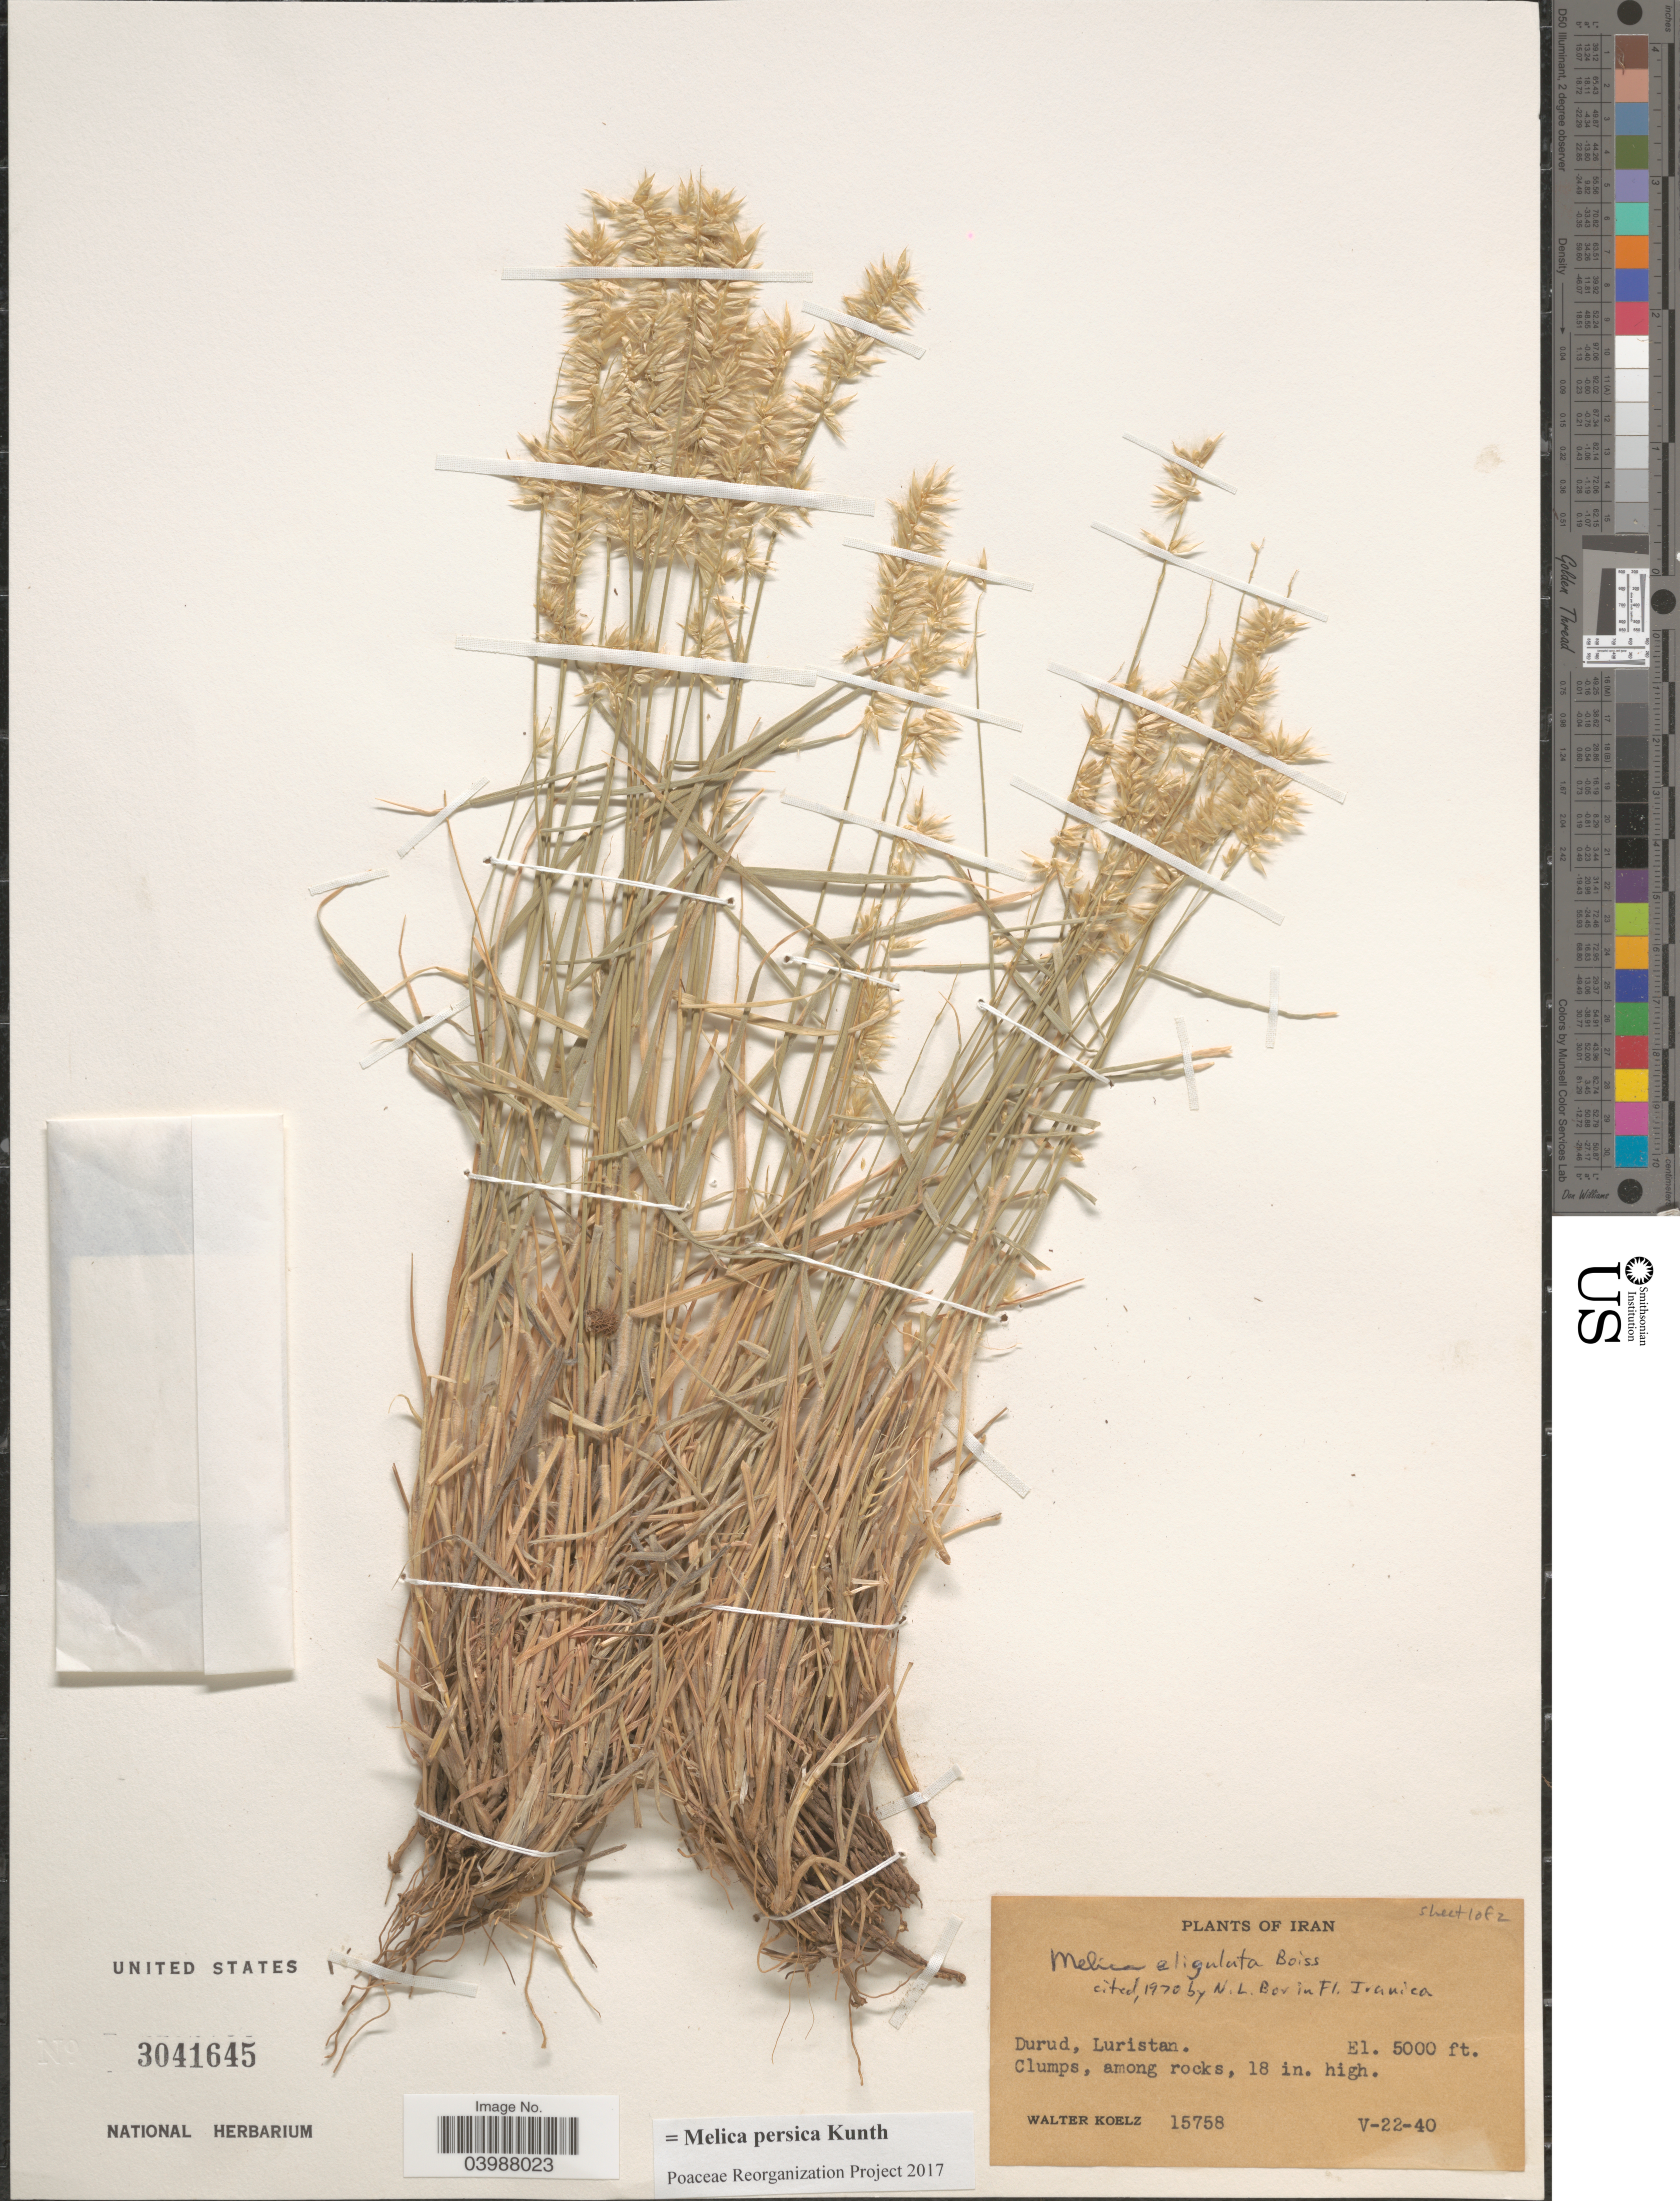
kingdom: Plantae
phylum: Tracheophyta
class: Liliopsida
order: Poales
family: Poaceae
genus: Melica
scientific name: Melica persica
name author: Kunth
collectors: W. N. Koelz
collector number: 15758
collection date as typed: Transcribed d/m/y: 22/5/40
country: Iran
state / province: Hormozgan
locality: Durud, Luristan.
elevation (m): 1524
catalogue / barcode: US 3041645